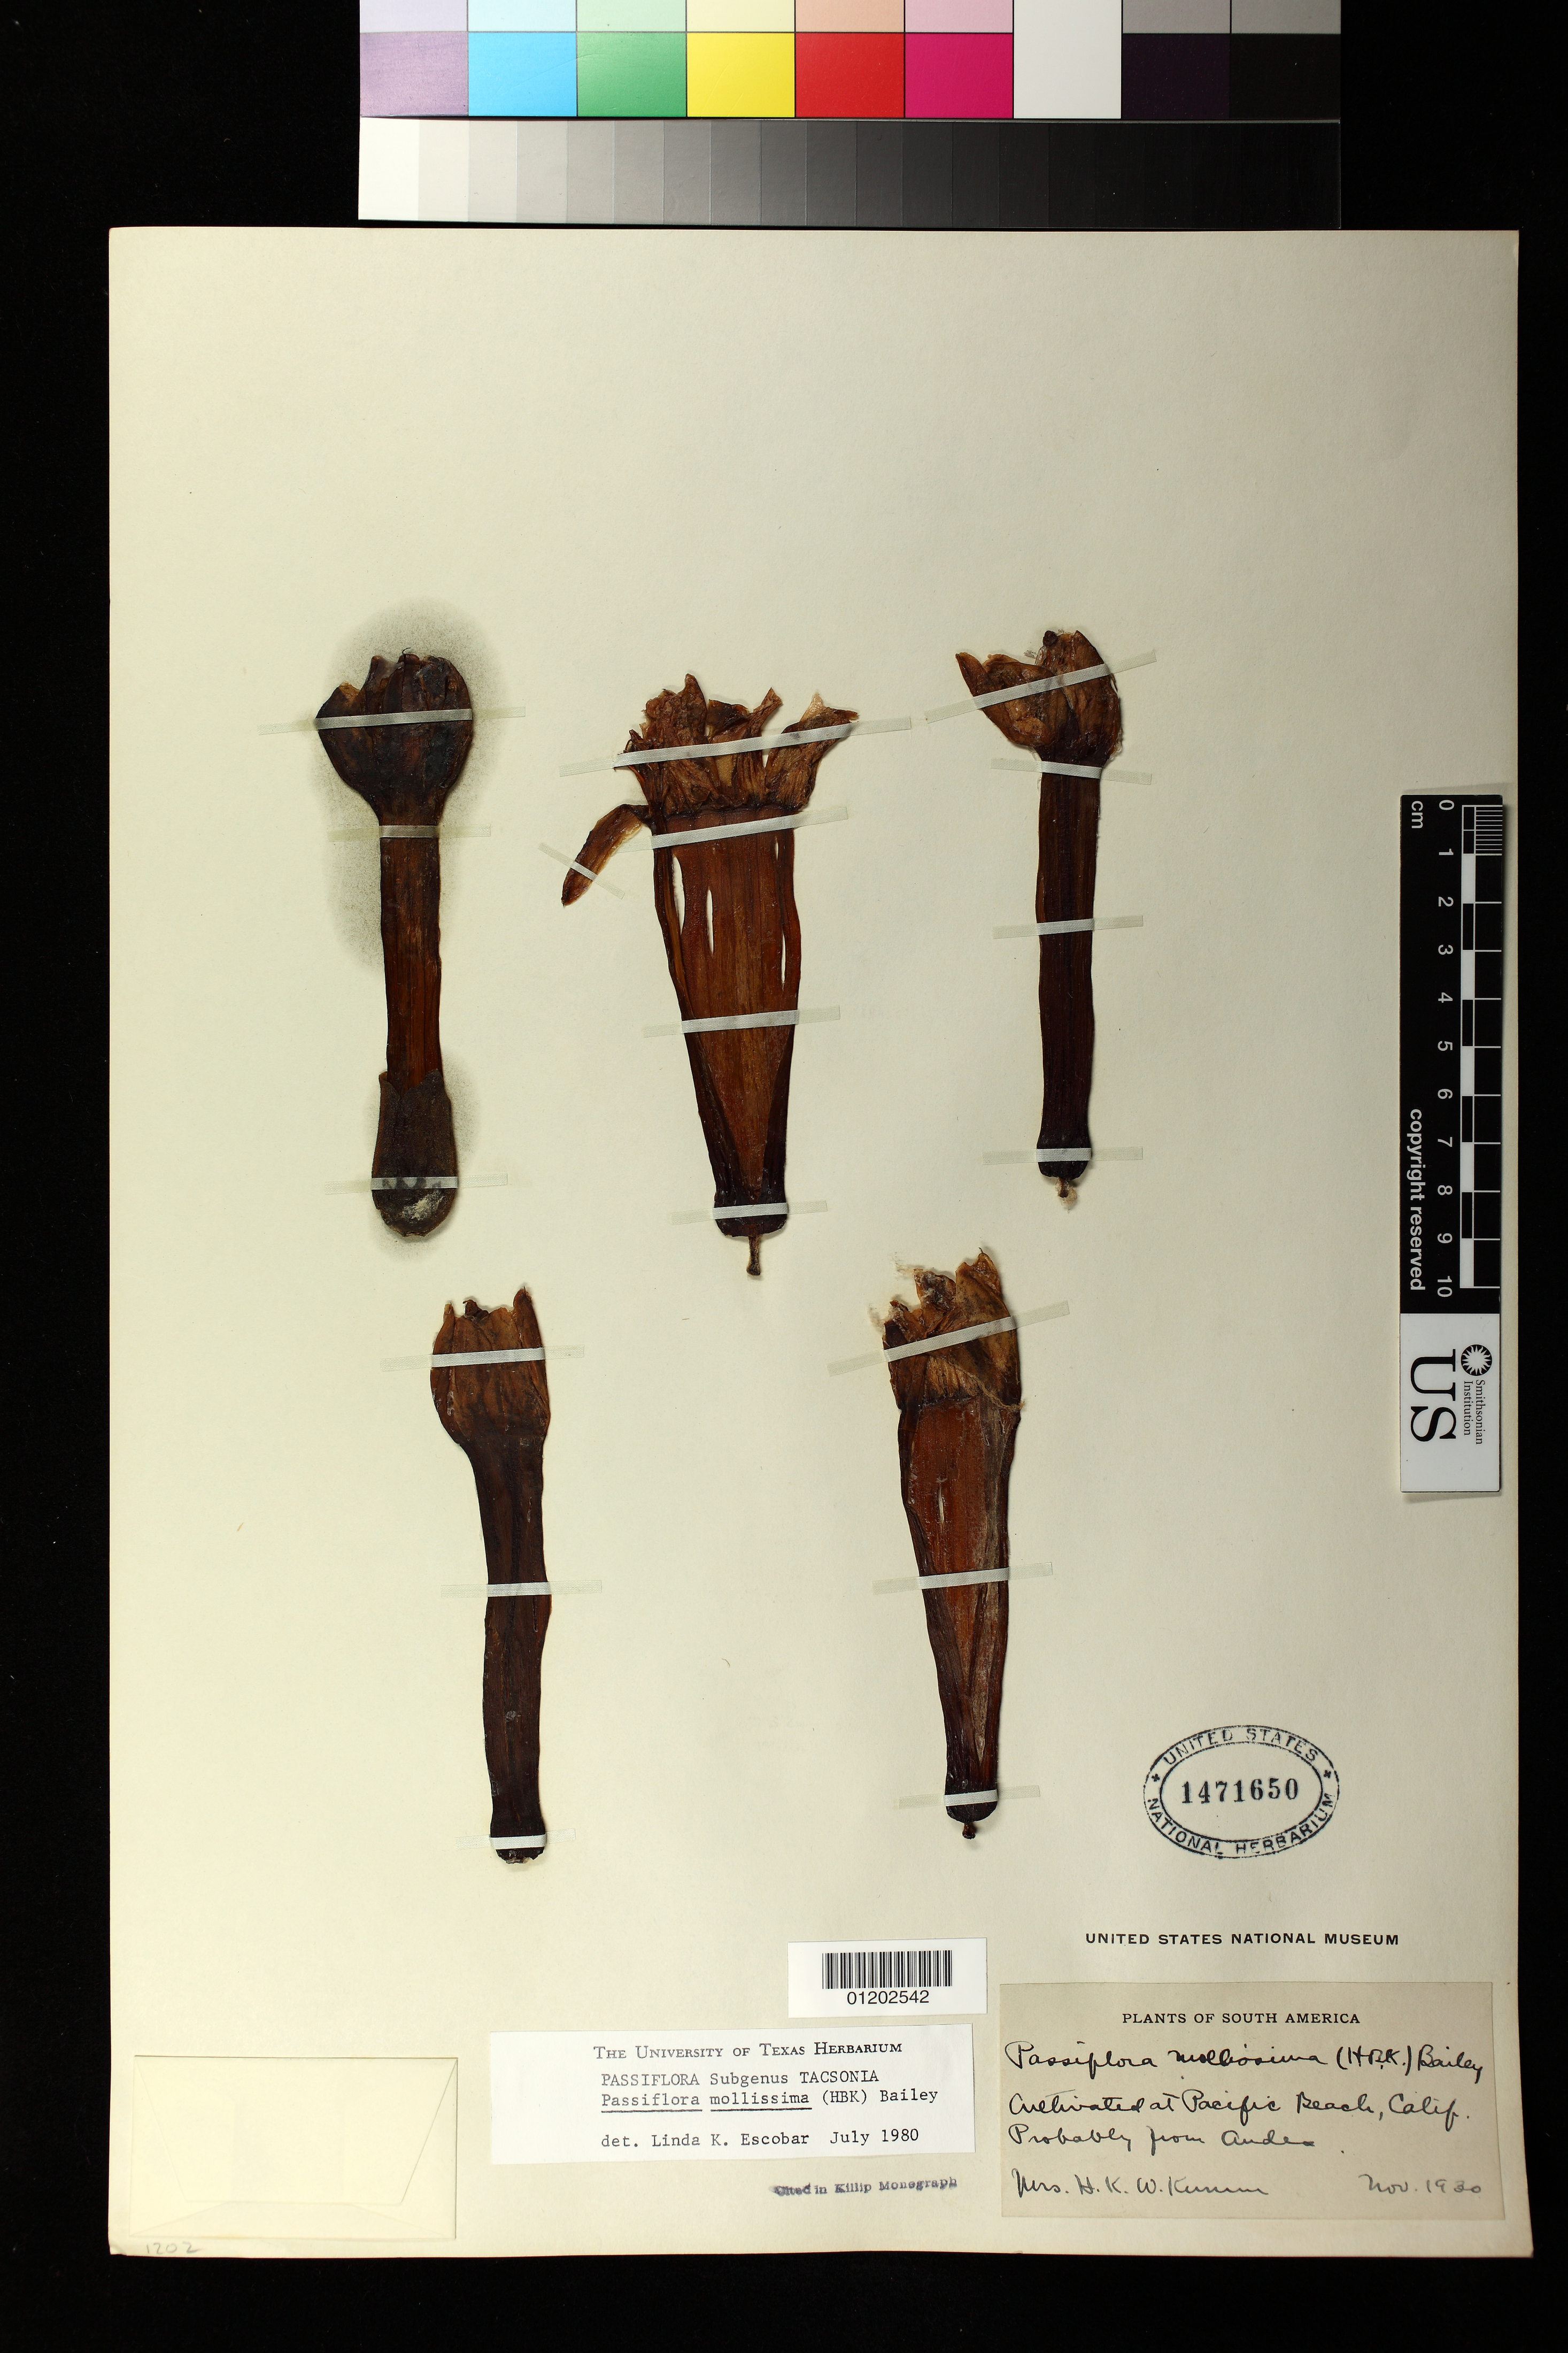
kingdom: Plantae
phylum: Tracheophyta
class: Magnoliopsida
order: Malpighiales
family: Passifloraceae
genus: Passiflora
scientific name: Passiflora mollissima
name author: (Kunth) L.H. Bailey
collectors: H. K. Kunum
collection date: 1930-11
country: United States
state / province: California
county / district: San Diego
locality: cultivated at Pacific Beach, California but probably from Andes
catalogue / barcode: US 1471650